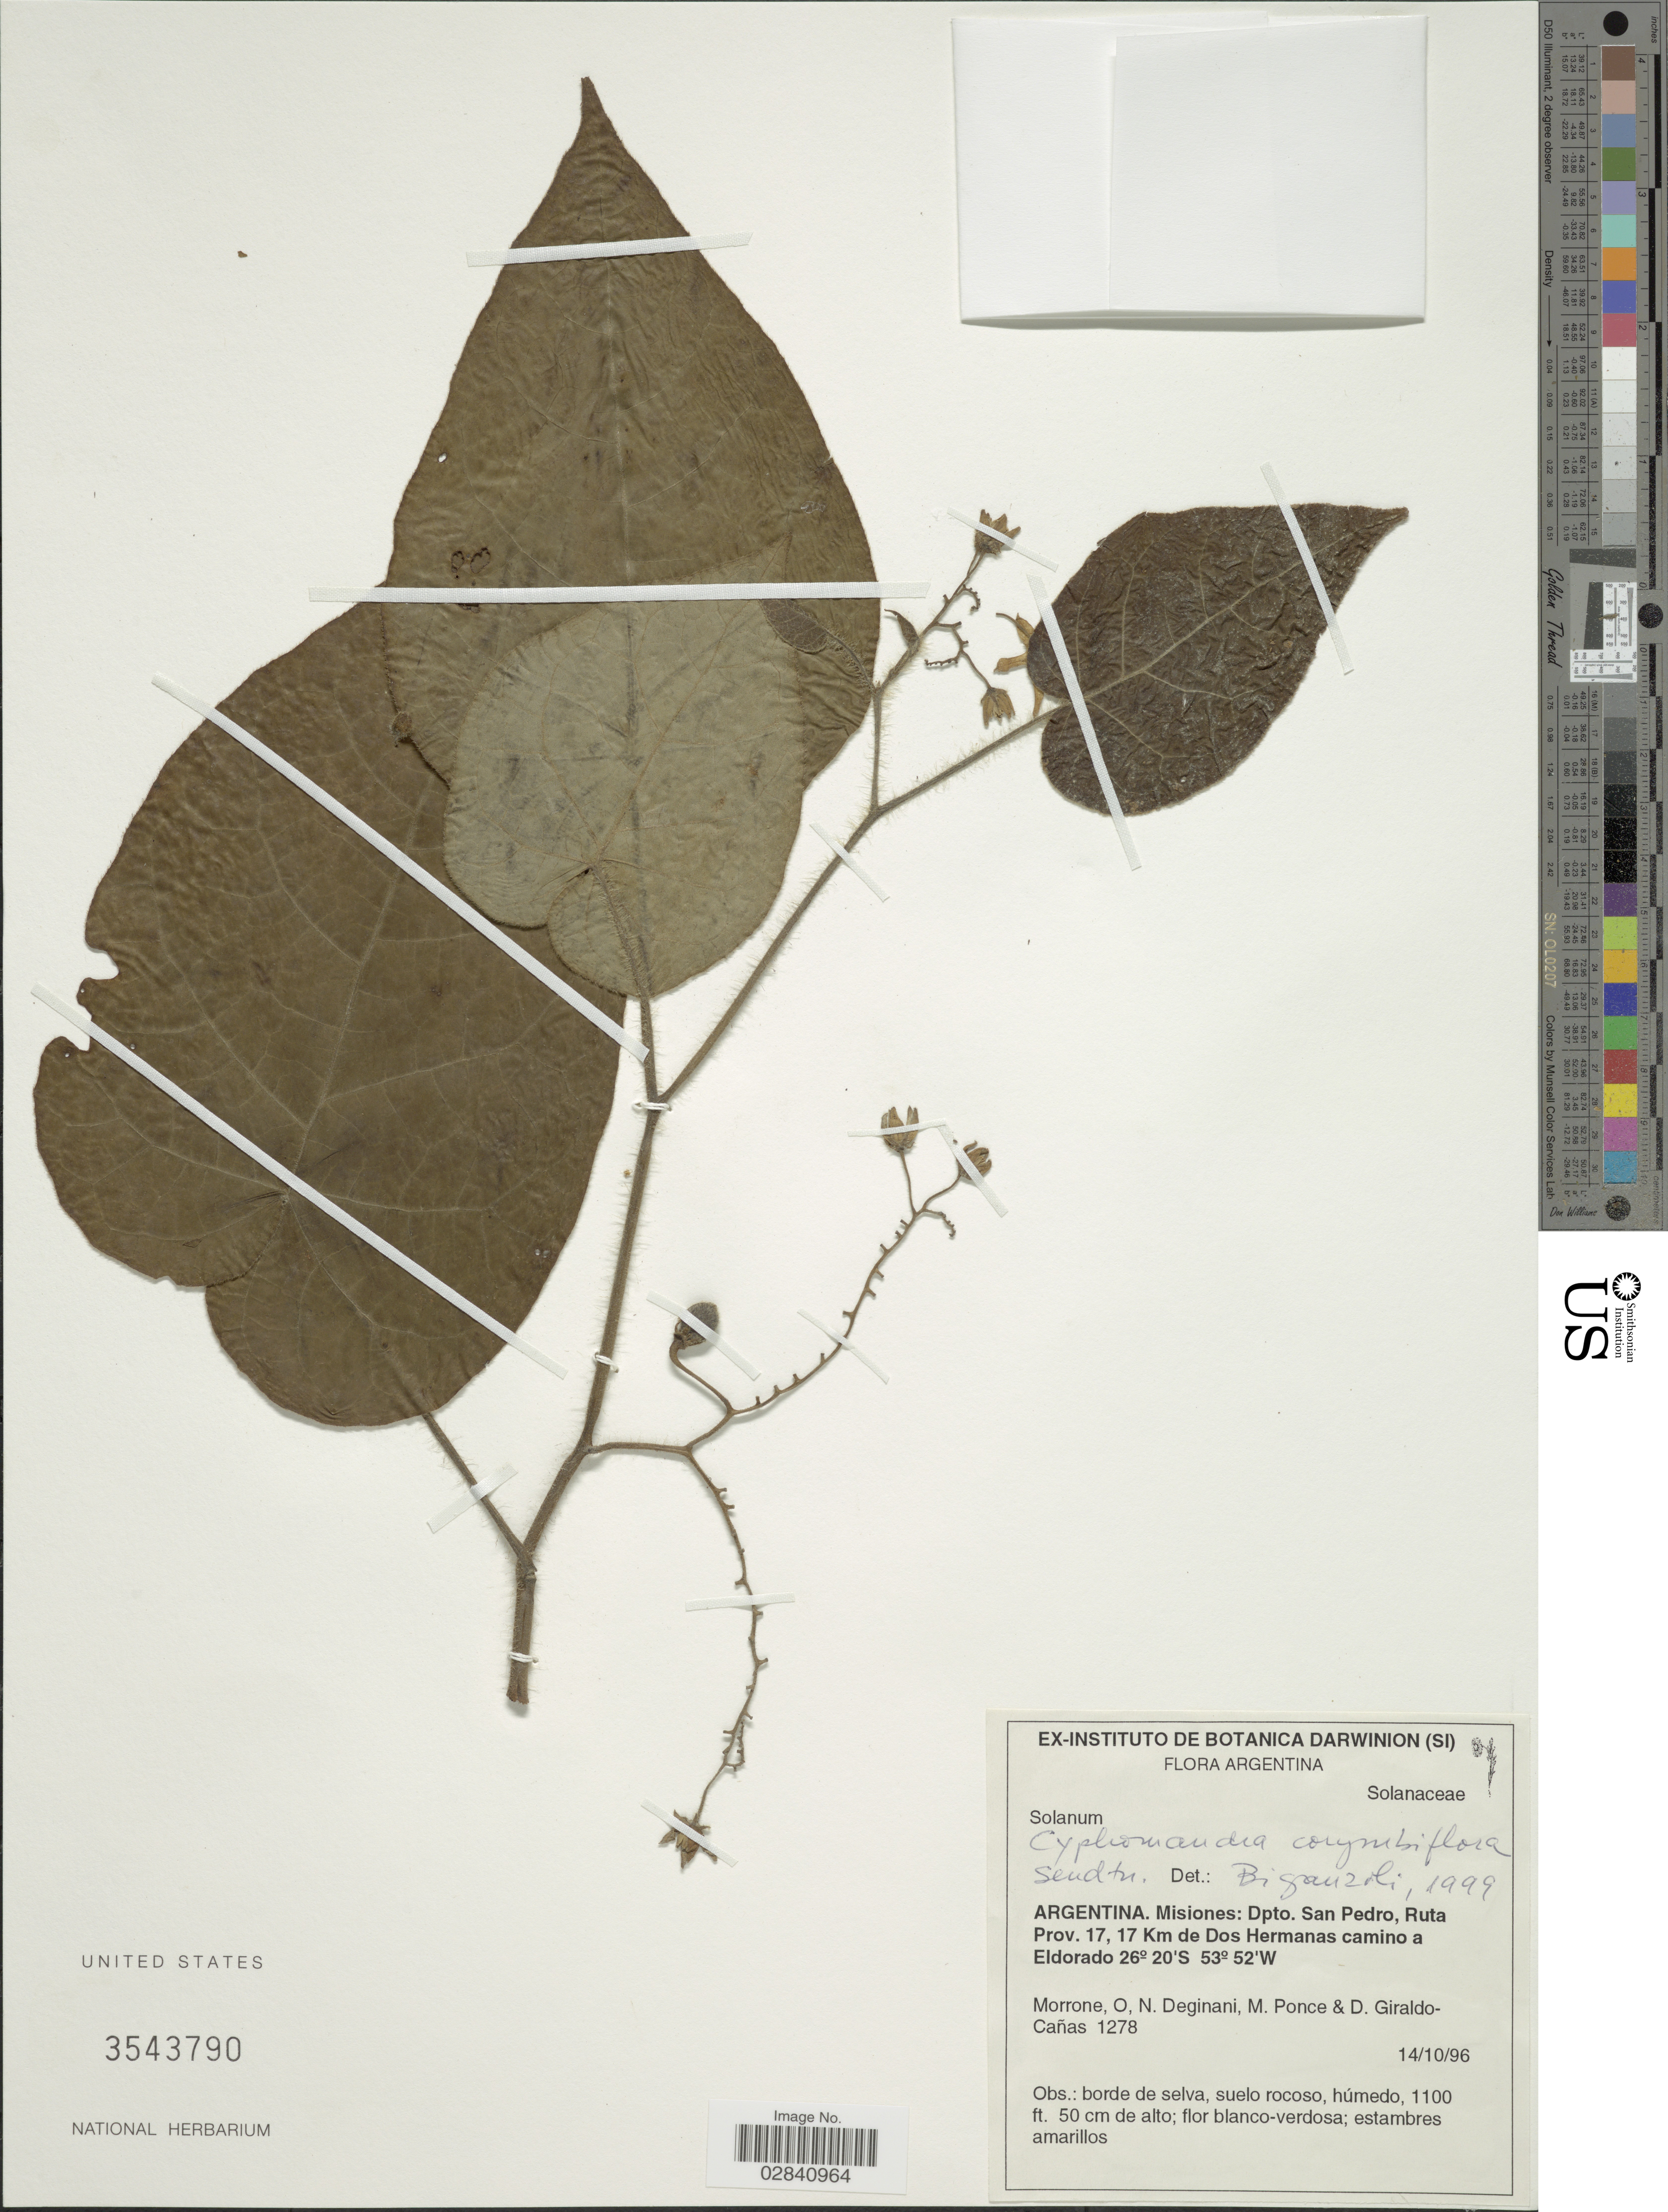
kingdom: Plantae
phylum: Tracheophyta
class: Magnoliopsida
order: Solanales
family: Solanaceae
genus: Cyphomandra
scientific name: Cyphomandra corymbiflora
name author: Sendtn.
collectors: O. N. Morrone, N. Deginani, M. Ponce & D. Giraldo-Cañas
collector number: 1278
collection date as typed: Transcribed d/m/y: 14/10/96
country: Argentina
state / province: Misiones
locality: Dpto. San Pedro, Ruta Prov. 17, 17 Km de Dos Hermanas camino a Eldorado.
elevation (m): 335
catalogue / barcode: US 3543790